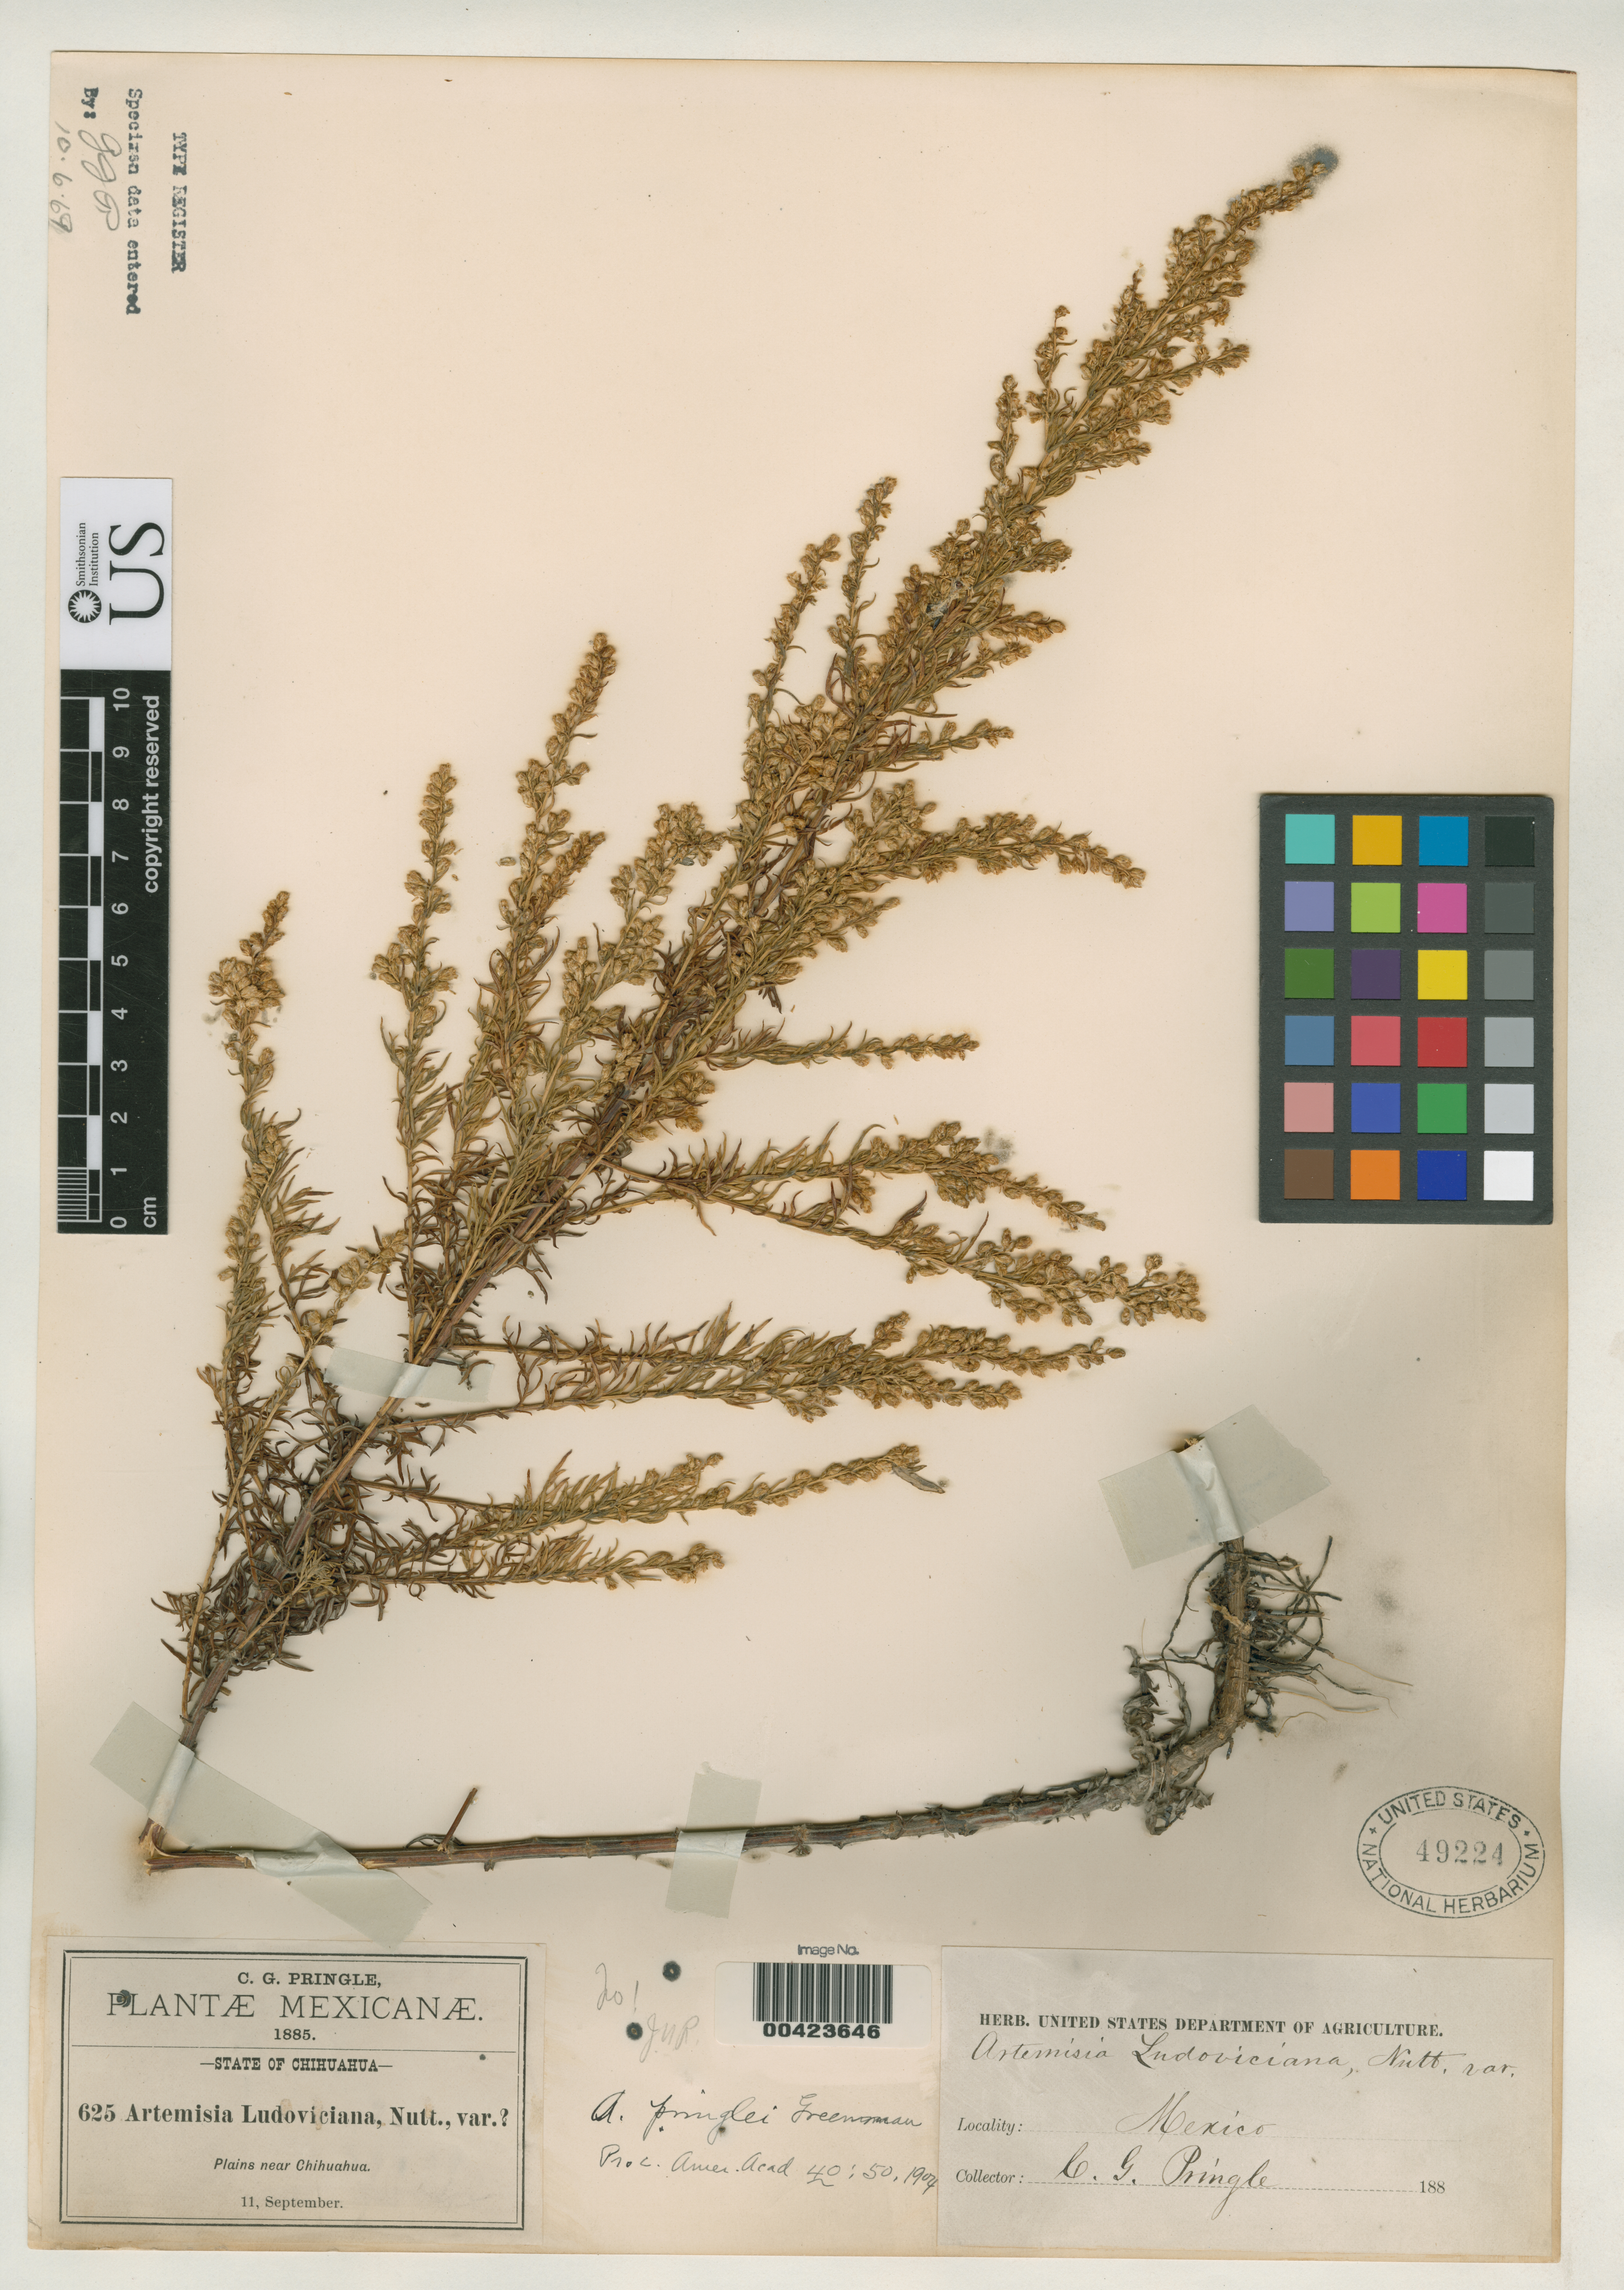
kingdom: Plantae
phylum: Tracheophyta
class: Magnoliopsida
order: Asterales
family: Asteraceae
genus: Artemisia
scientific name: Artemisia pringlei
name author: Greenm.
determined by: Clausen, J.; Keck, David D.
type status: Isolectotype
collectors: C. G. Pringle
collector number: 625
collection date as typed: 11 Sep 1885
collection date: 1885-09-11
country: Mexico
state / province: Chihuahua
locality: Plains near Chihuahua.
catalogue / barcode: US 49224